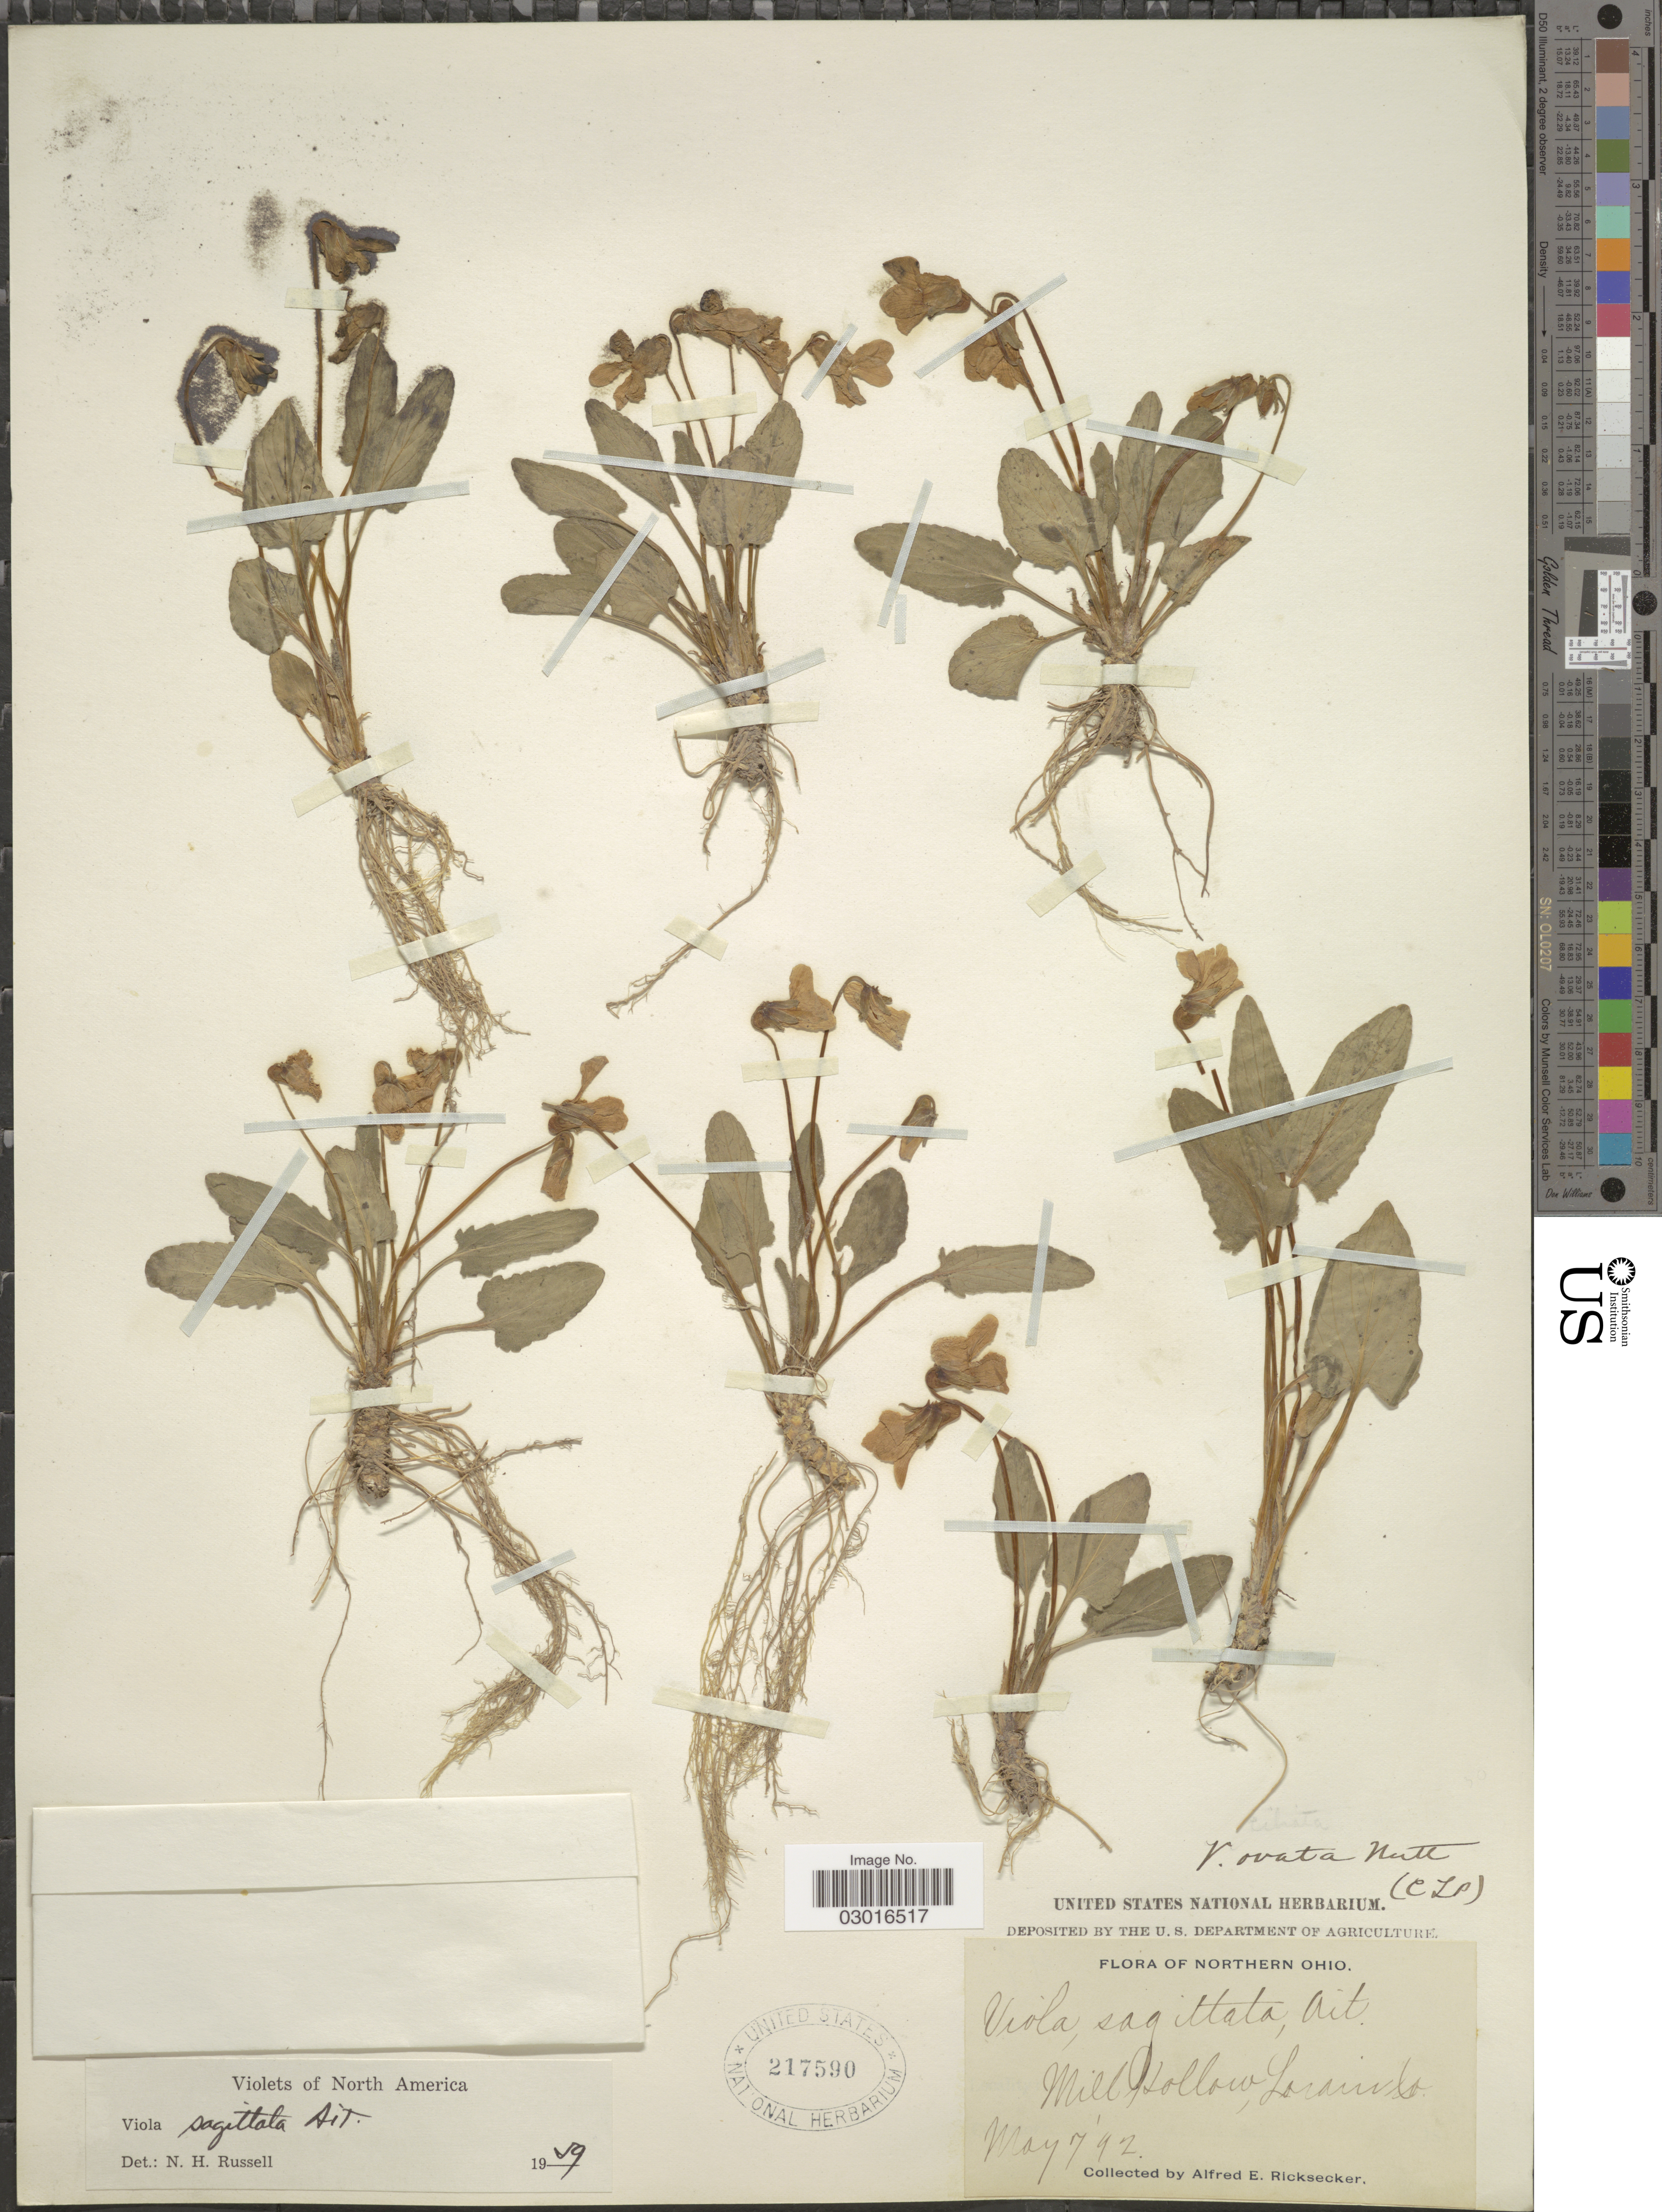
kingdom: Plantae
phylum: Tracheophyta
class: Magnoliopsida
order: Malpighiales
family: Violaceae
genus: Viola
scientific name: Viola sagittata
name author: Aiton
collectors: A. E. Ricksecker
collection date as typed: Transcribed d/m/y: 7/5/42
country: United States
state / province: Ohio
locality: Northern Ohio. Mill Hollow,Lorain Co.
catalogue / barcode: US 217590